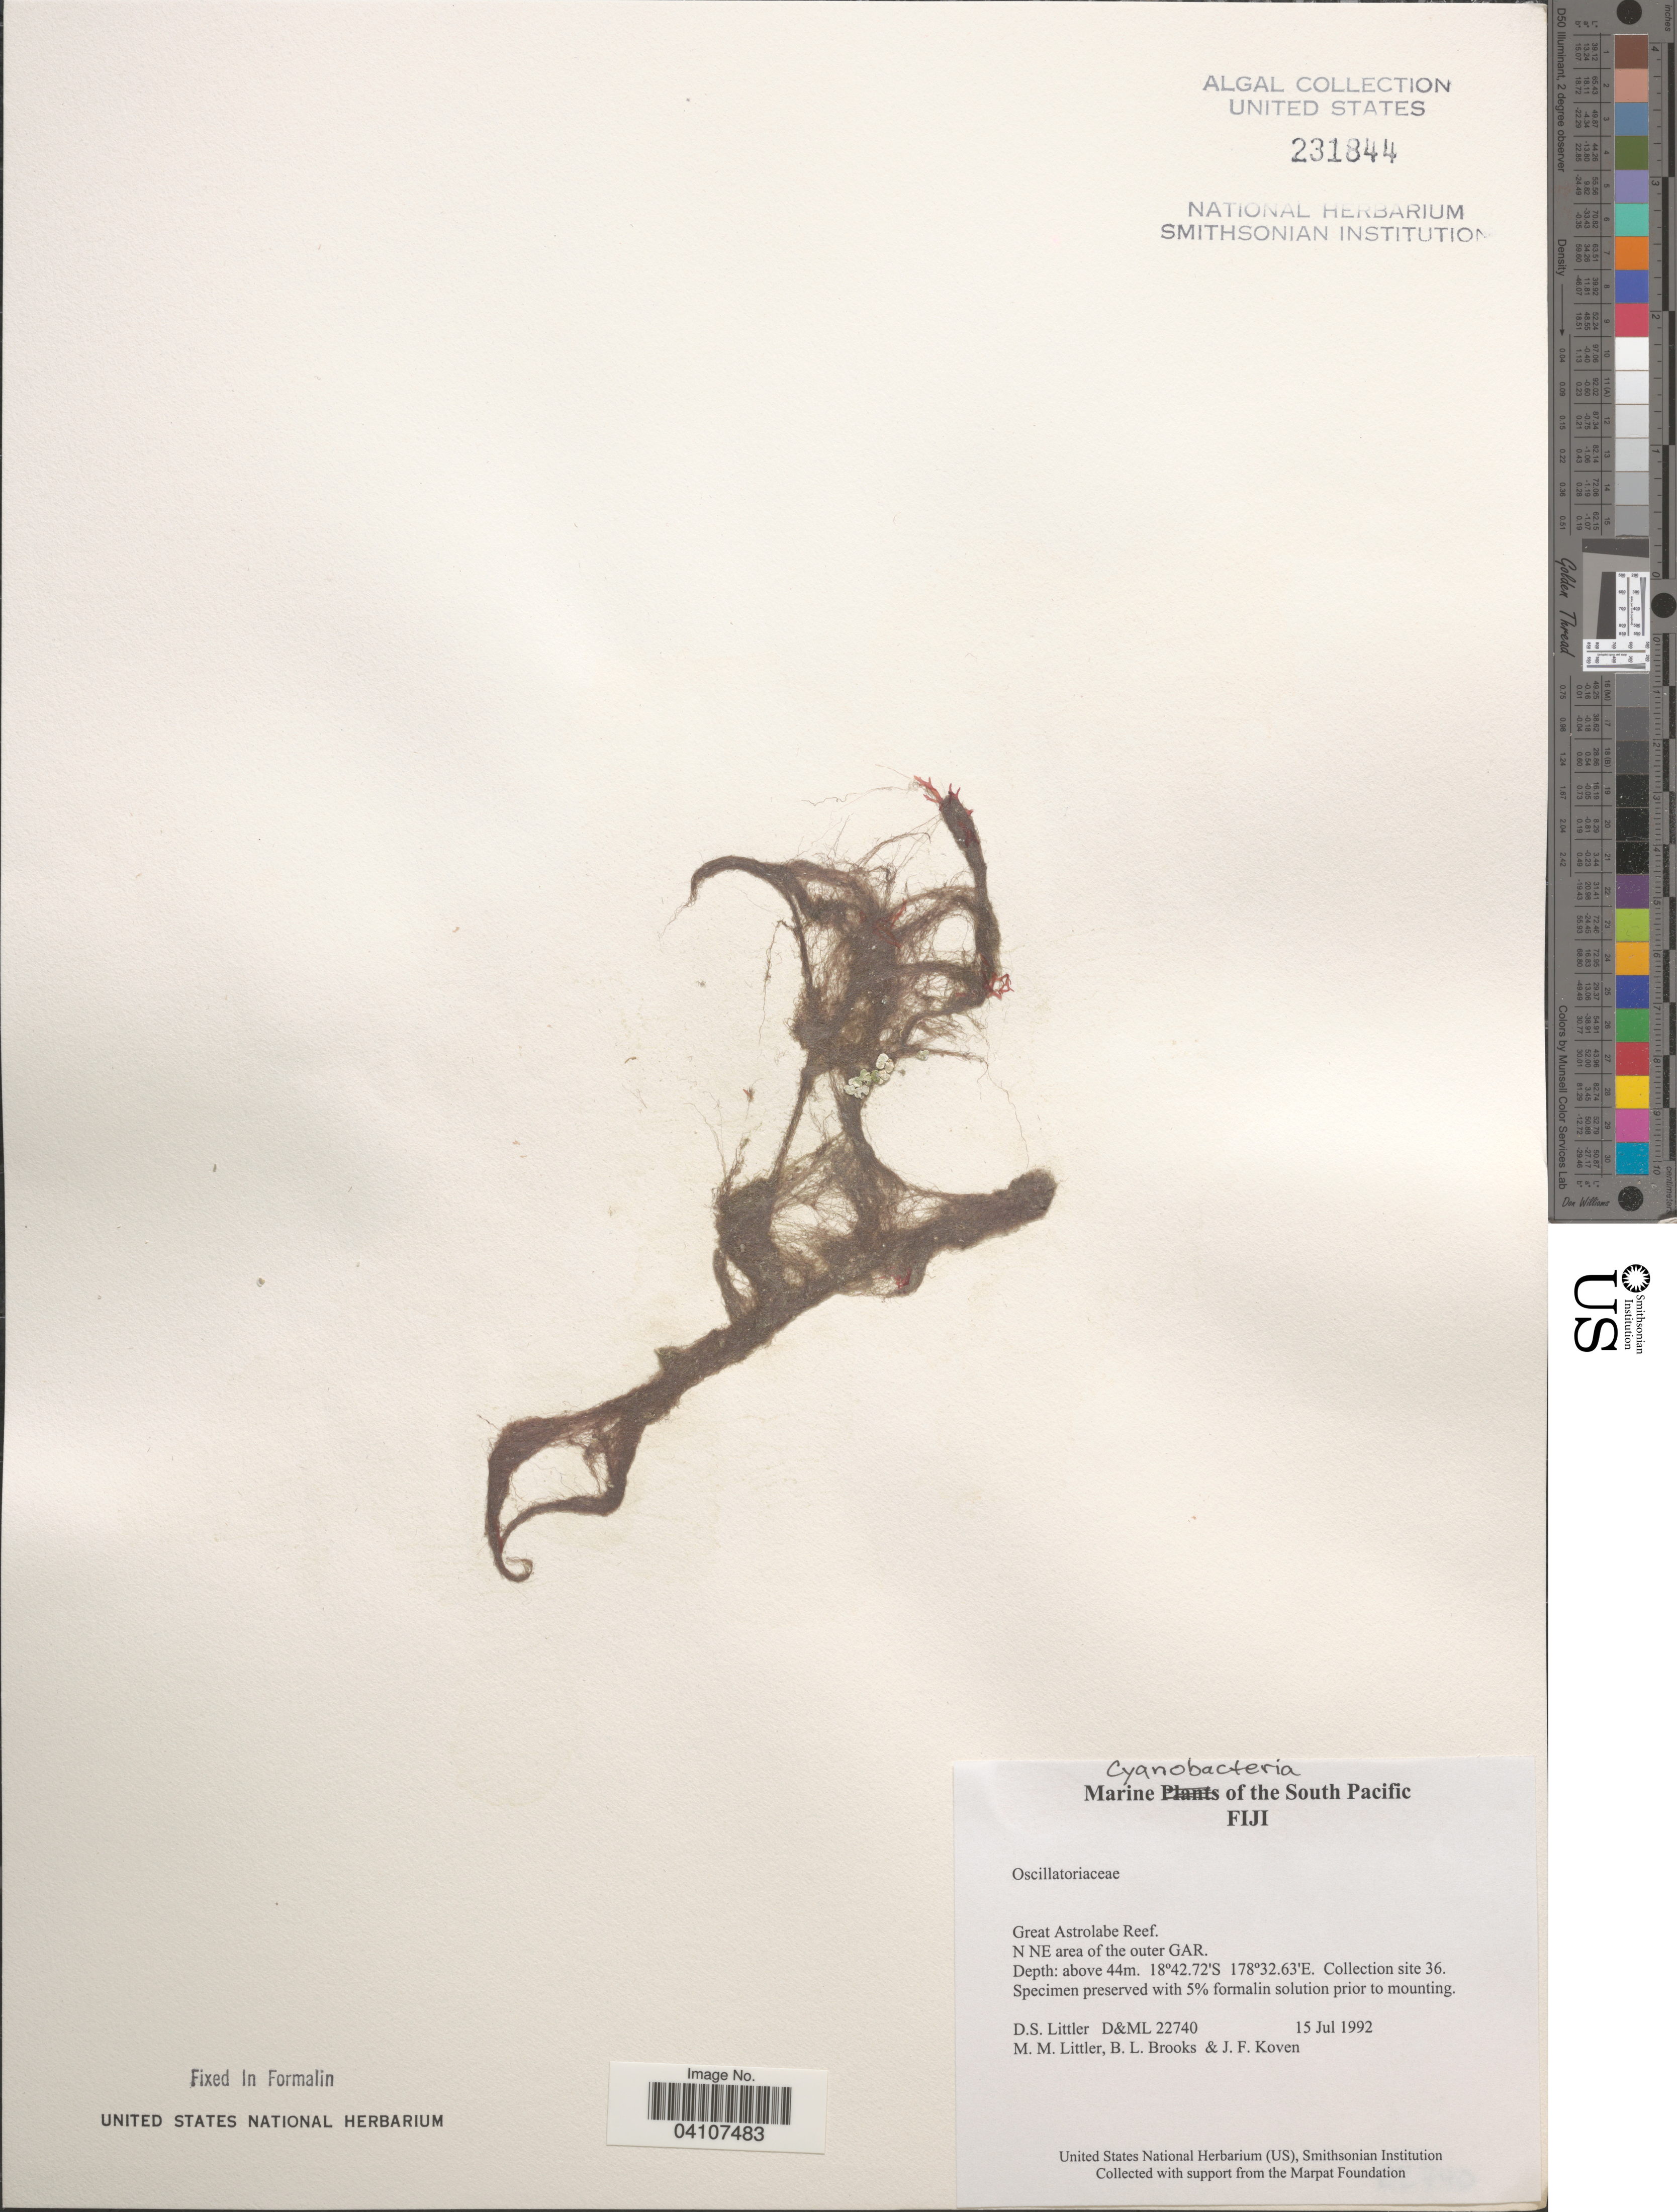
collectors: D. S. Littler, B. Brooks & J. Koven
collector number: D&ML 22740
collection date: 1992-07-15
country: Fiji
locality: The South Pacific. Great Astrolabe Reef. N NE area of the outer GAR. Collection site 36.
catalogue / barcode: US 231844